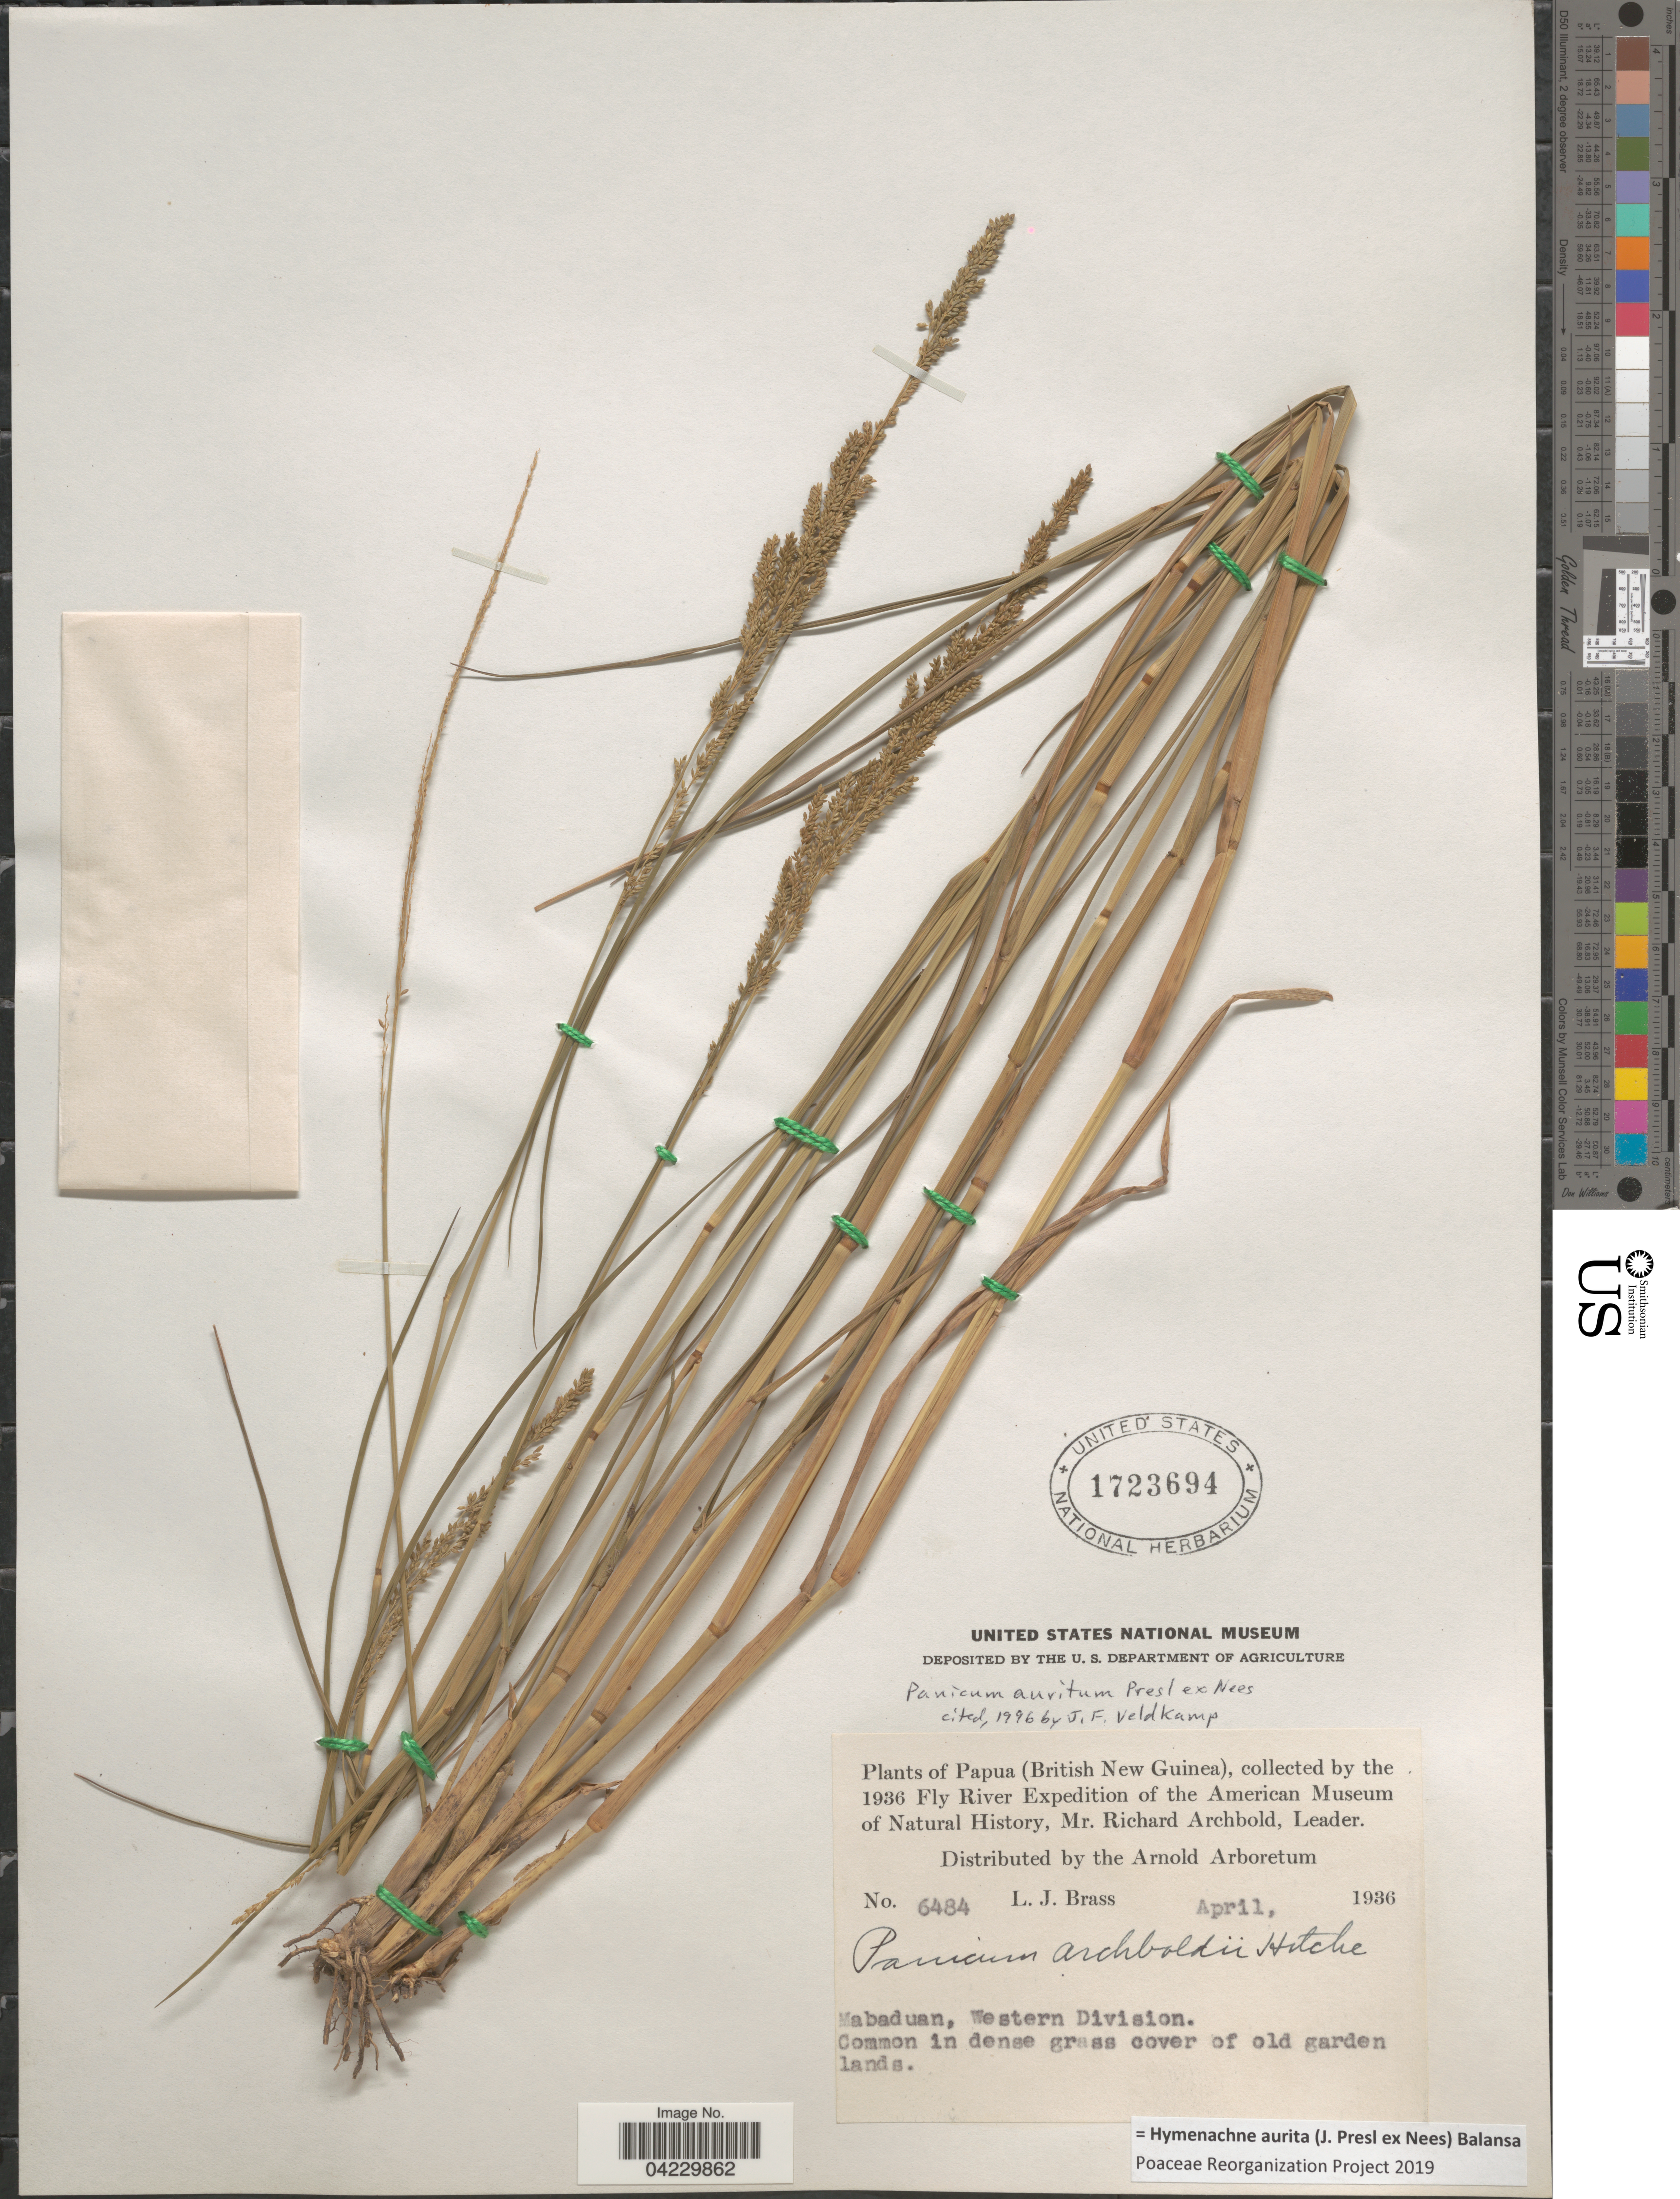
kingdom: Plantae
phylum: Tracheophyta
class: Liliopsida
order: Poales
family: Poaceae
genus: Hymenachne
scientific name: Hymenachne aurita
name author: (J. Presl ex Nees) Balansa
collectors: L. J. Brass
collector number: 6484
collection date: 1936-04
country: Papua New Guinea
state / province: Manus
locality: Papua (British New Guinea). 1936 Fly River Expedition of the American Museum of Natural History. Mabaduan, Western Division. Common in dense grass cover of old garden lands.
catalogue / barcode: US 1723694